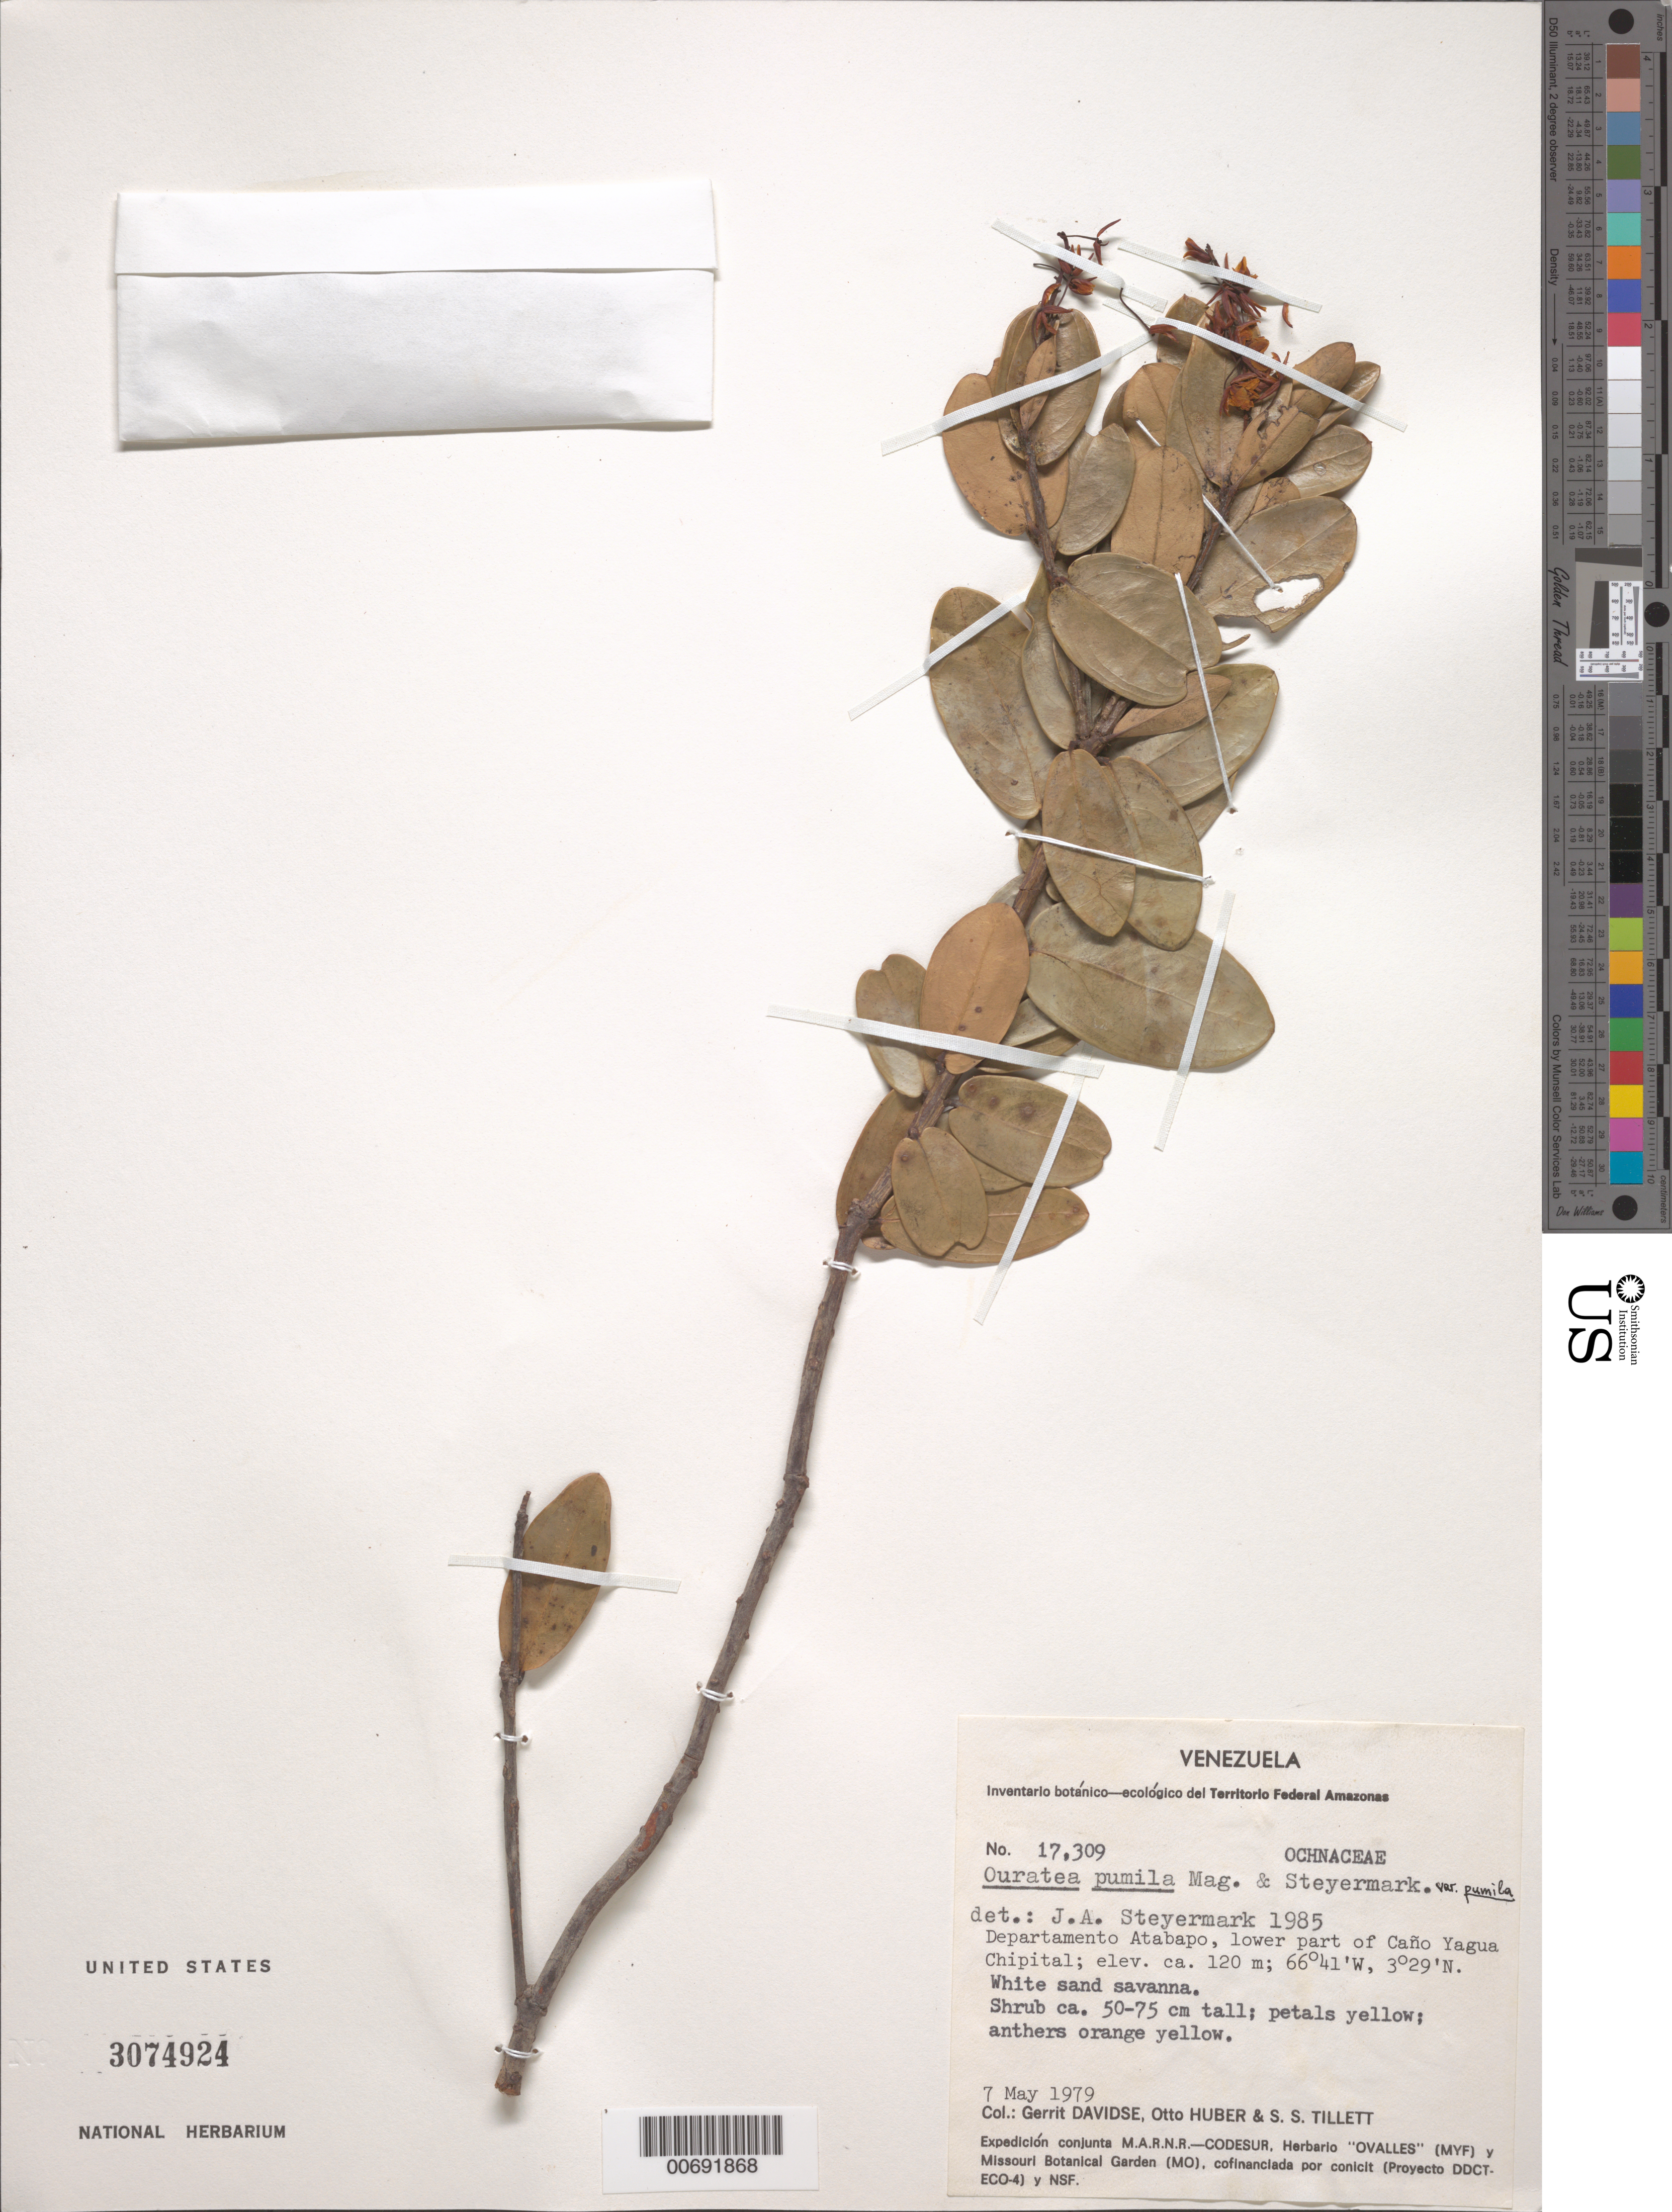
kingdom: Plantae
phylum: Tracheophyta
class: Magnoliopsida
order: Malpighiales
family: Ochnaceae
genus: Ouratea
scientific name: Ouratea pumila var. pumila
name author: Maguire & Steyerm.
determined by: Steyermark, Julian A., (VEN)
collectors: G. Davidse, O. Huber & S. S. Tillett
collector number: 17309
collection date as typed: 7-May-79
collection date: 1979-05-07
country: Venezuela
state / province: Amazonas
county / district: Atabapo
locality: Caño Yagua Chipital, lower part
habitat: White sand savanna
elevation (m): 120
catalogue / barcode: US 3074924